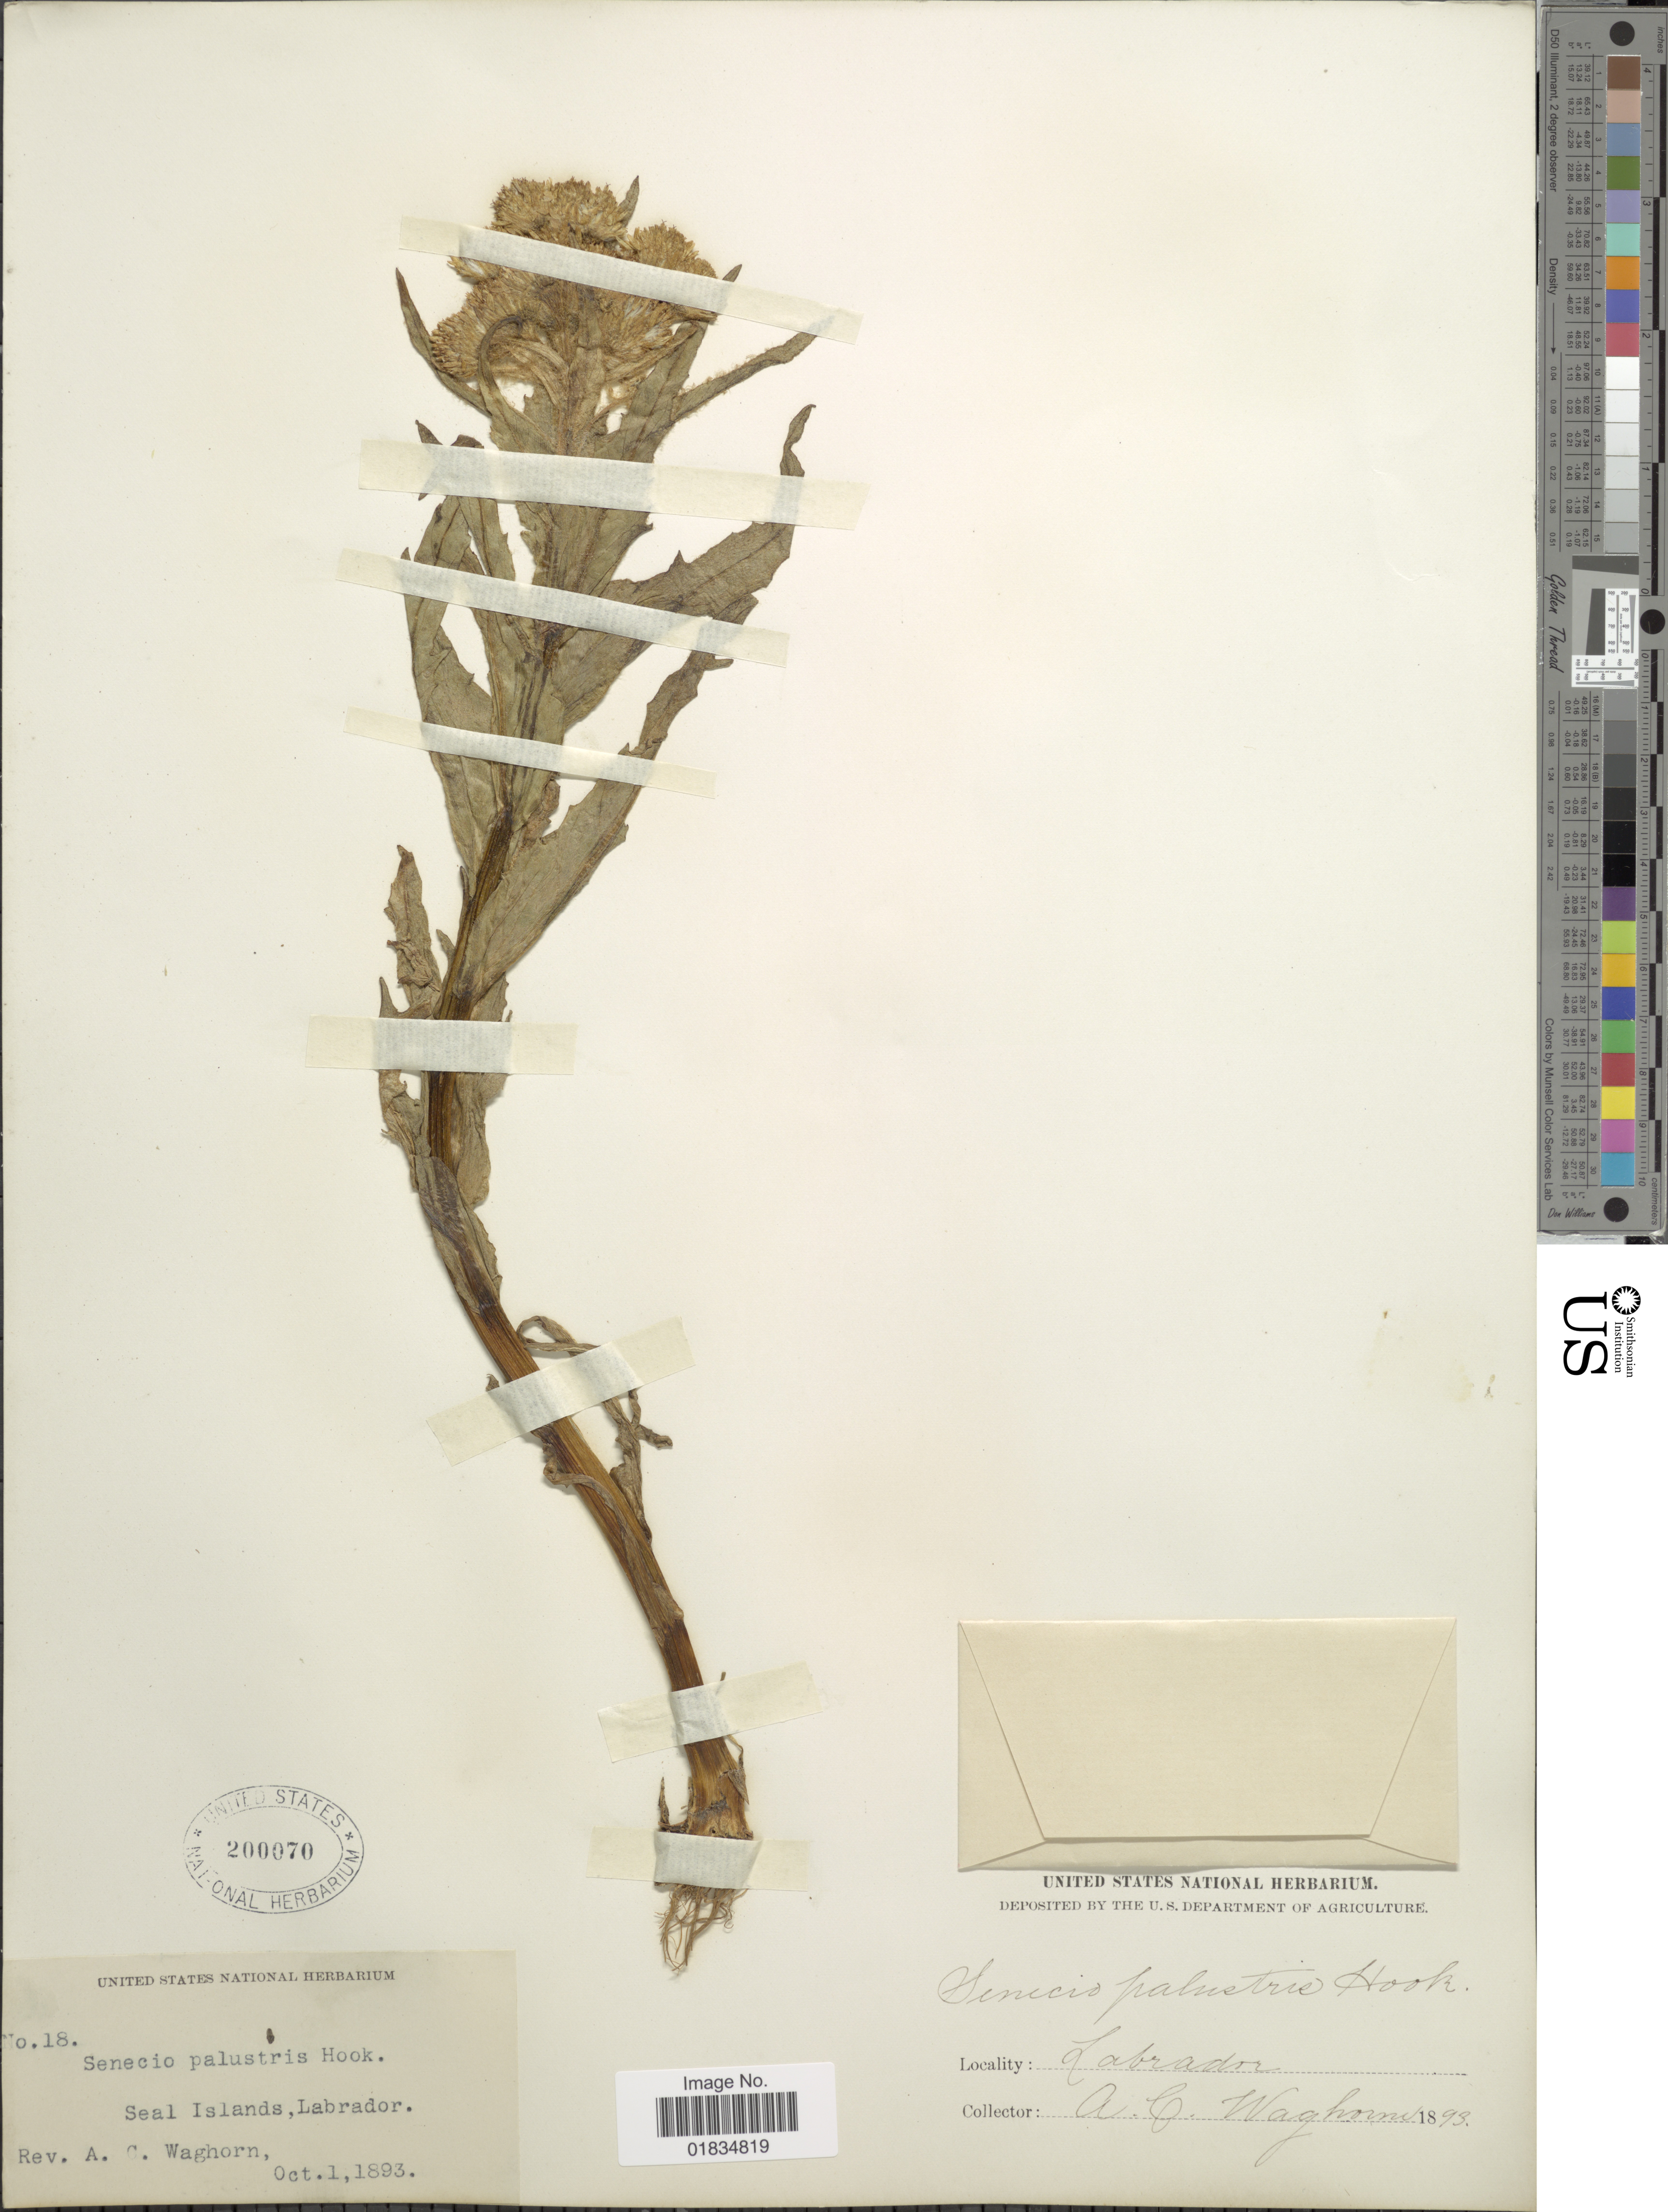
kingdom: Plantae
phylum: Tracheophyta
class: Magnoliopsida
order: Asterales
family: Asteraceae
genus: Tephroseris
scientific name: Tephroseris palustris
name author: (L.) Rchb.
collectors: A. Waghorne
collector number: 18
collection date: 1893-10-01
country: Canada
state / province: Newfoundland and Labrador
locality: Labrador, Seal Islands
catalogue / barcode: US 200070